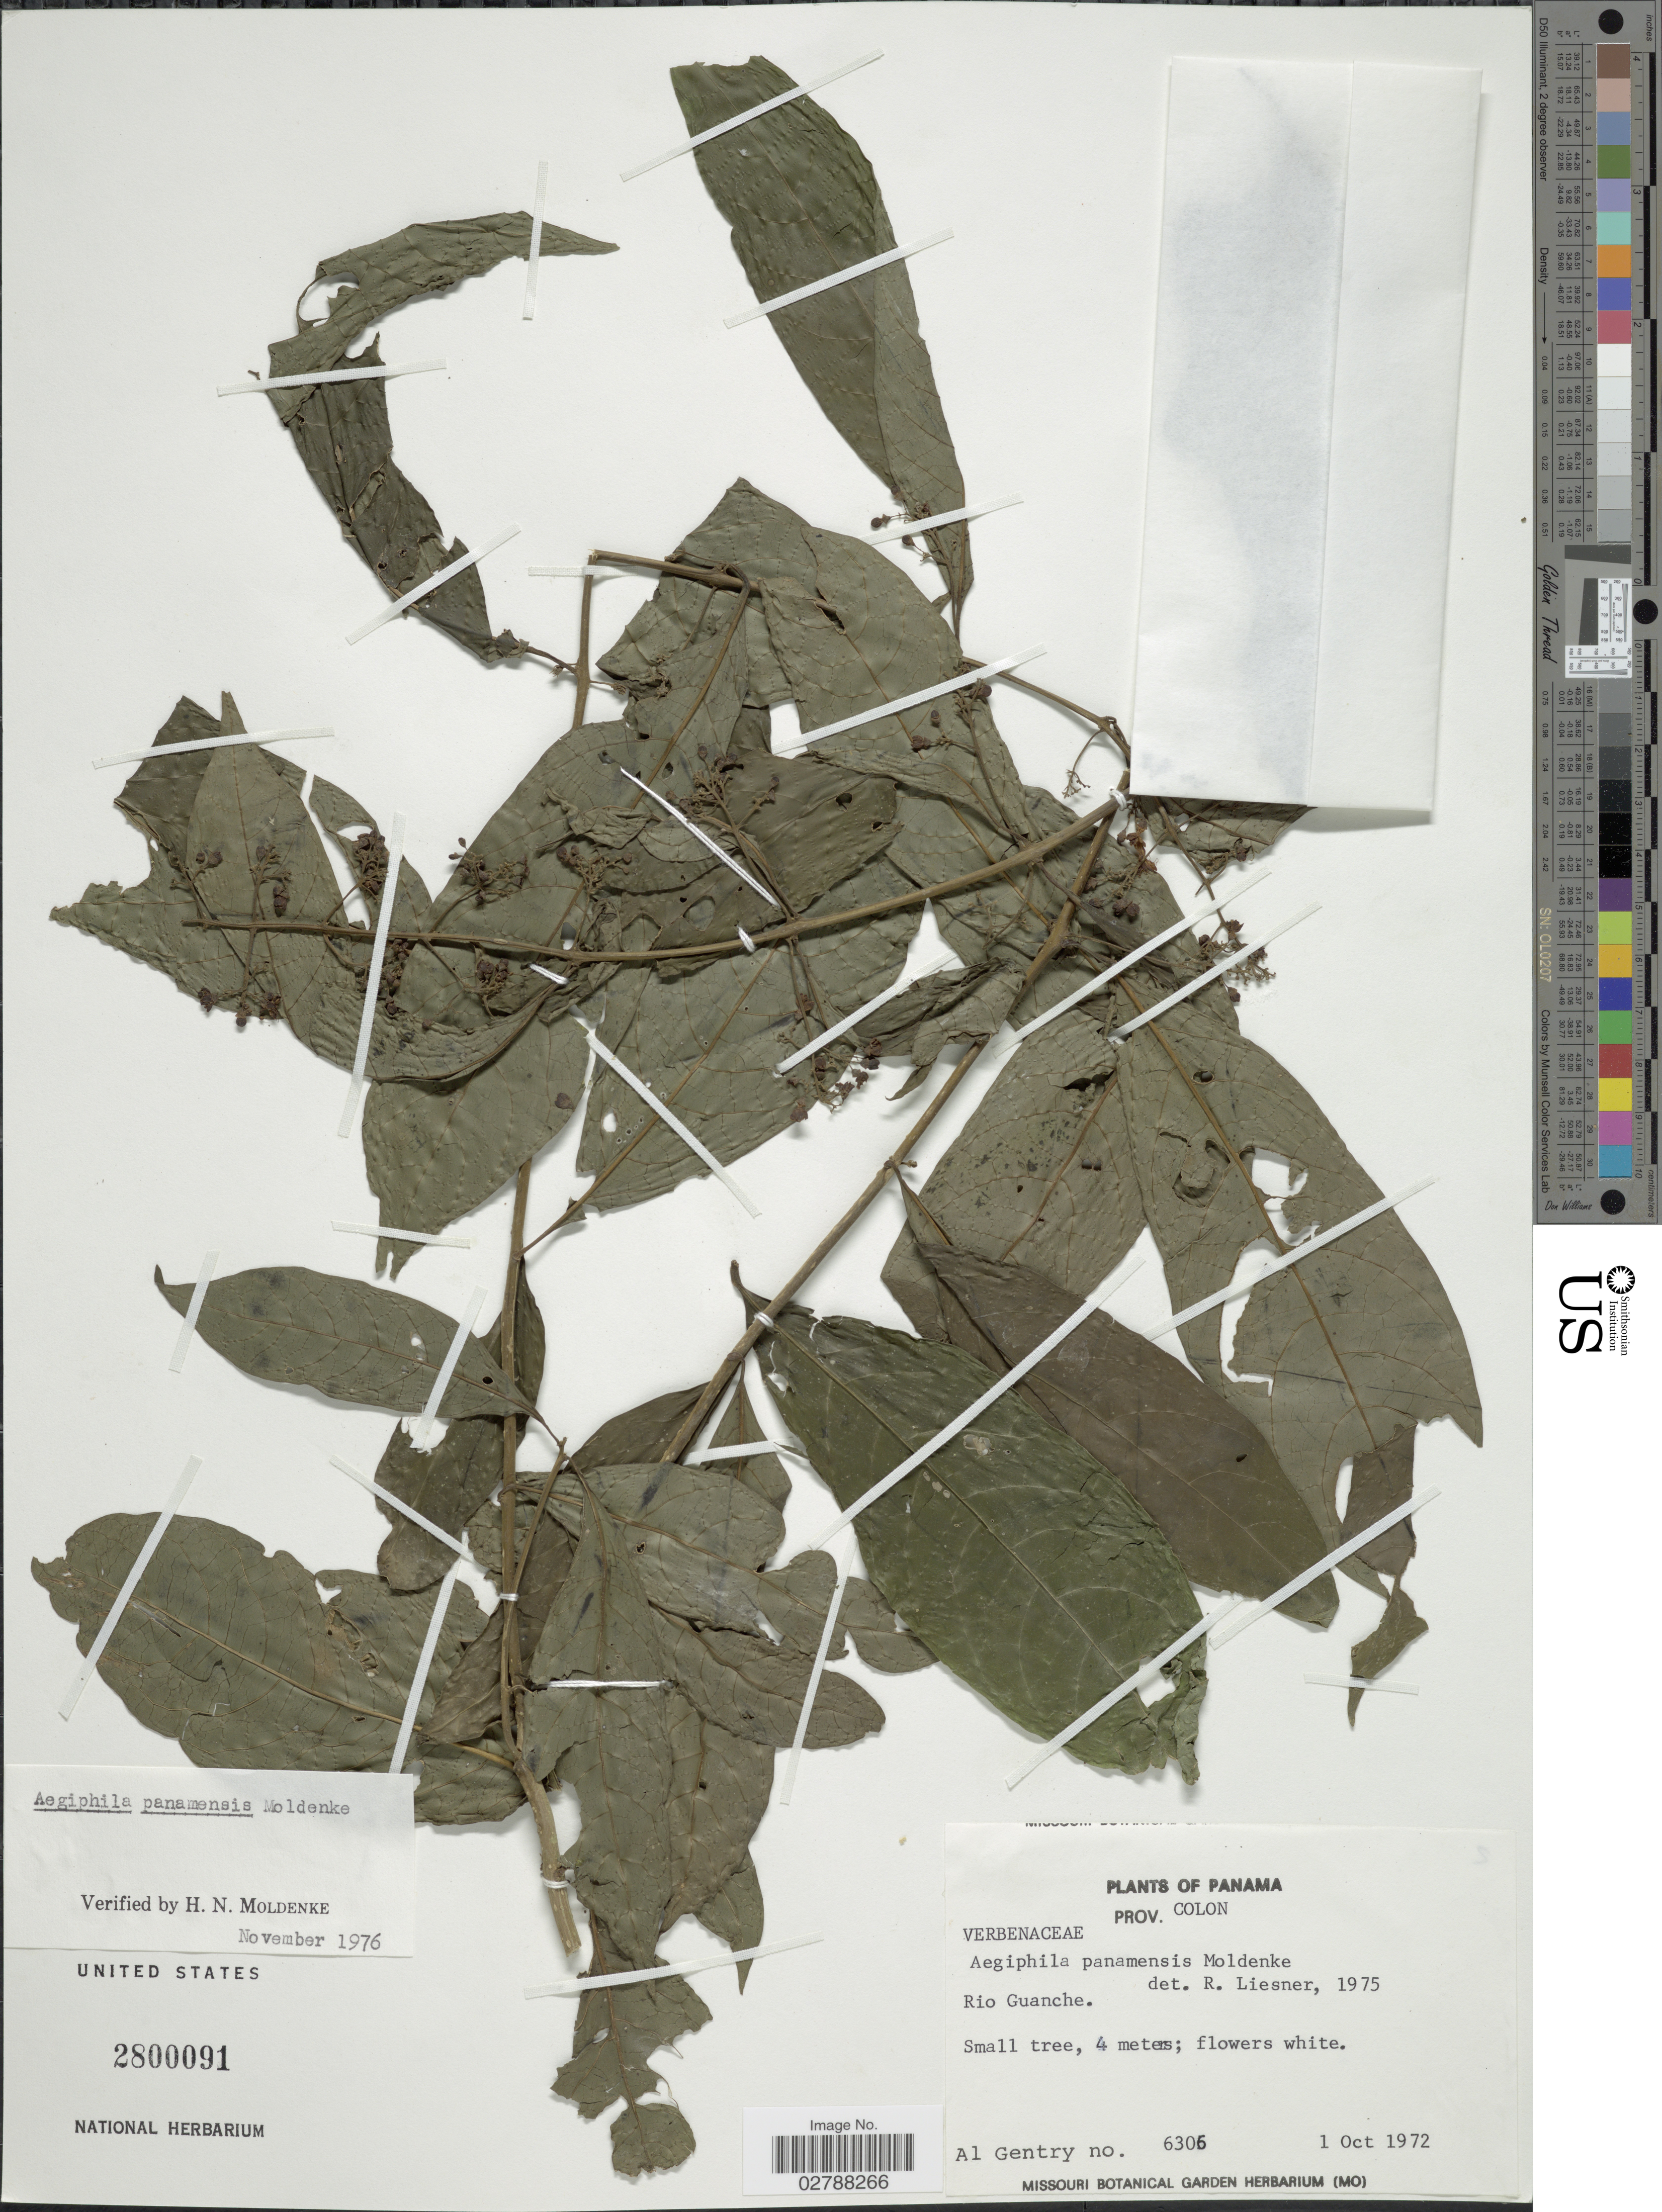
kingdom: Plantae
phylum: Tracheophyta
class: Magnoliopsida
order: Lamiales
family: Lamiaceae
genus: Aegiphila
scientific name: Aegiphila panamensis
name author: Moldenke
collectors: A. H. Gentry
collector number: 6306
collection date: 1972-10-01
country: Panama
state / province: Colón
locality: Prov. Colon. Rio Gaunche.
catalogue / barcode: US 2800091